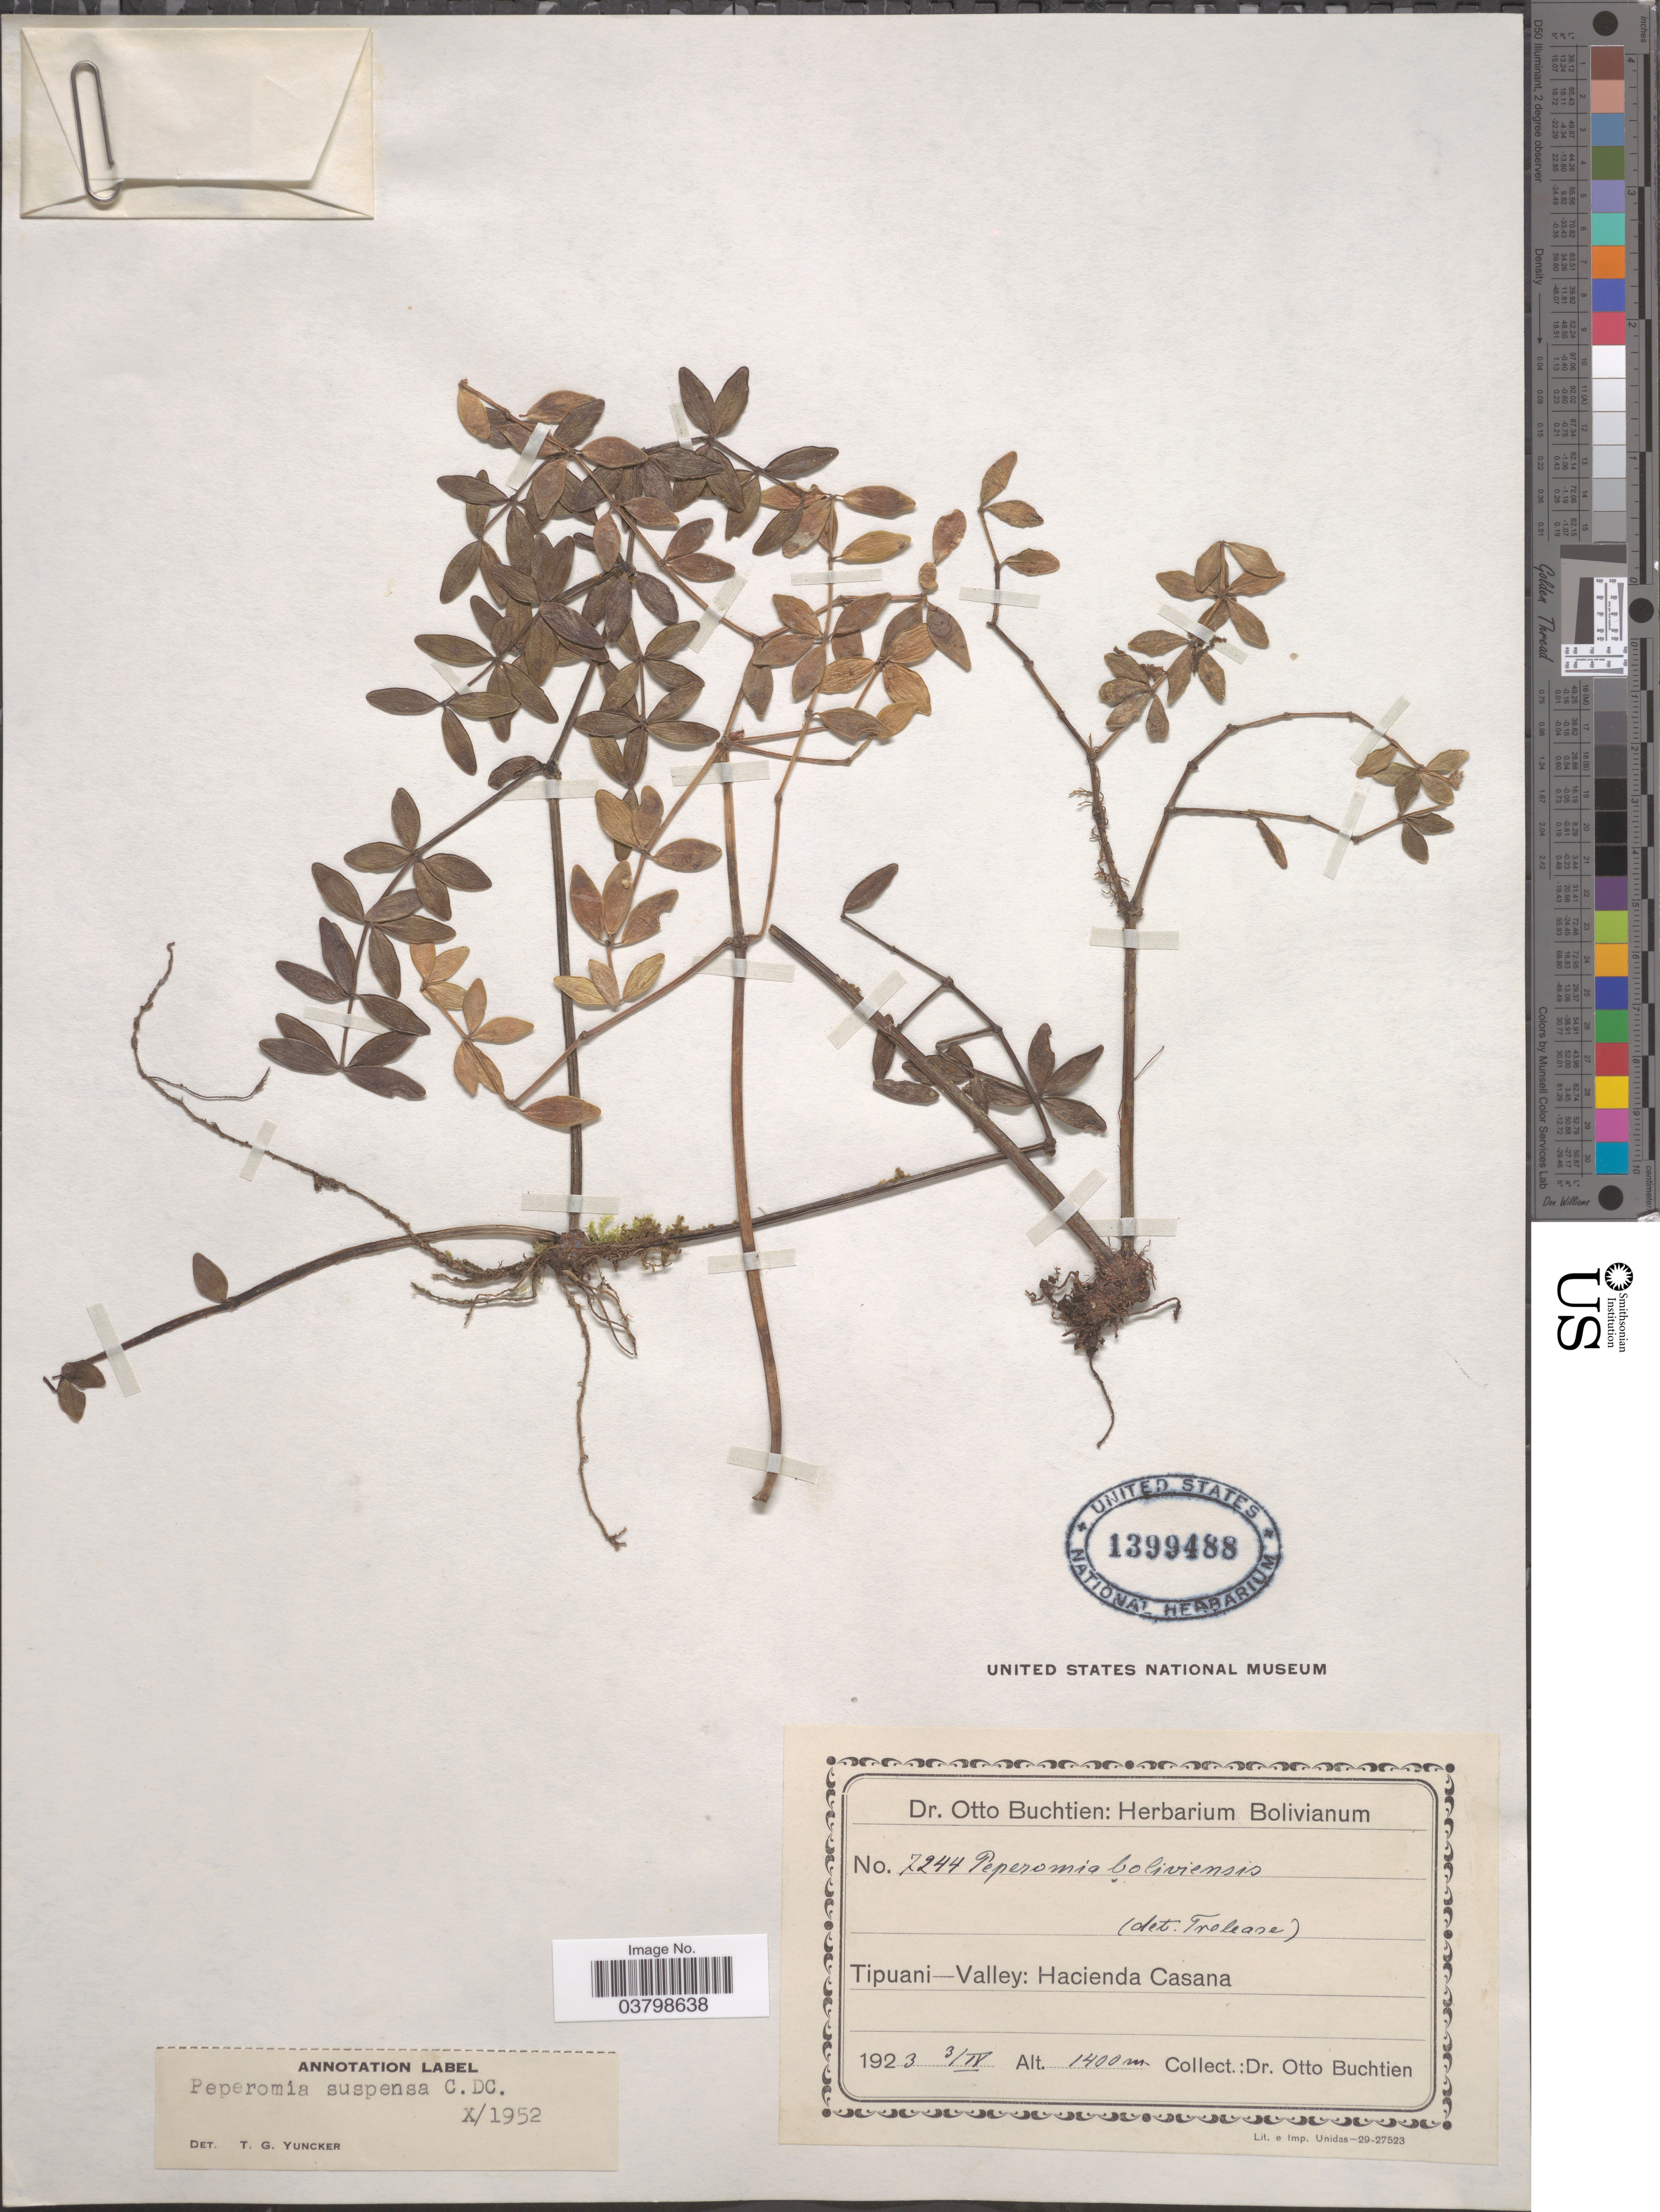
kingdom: Plantae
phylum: Tracheophyta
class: Magnoliopsida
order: Piperales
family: Piperaceae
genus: Peperomia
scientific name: Peperomia suspensa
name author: C. DC.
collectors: O. Buchtien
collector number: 7244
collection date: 1923-04-03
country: Bolivia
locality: Tipuani-Valley: Hacienda Casana.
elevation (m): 1400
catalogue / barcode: US 1399488